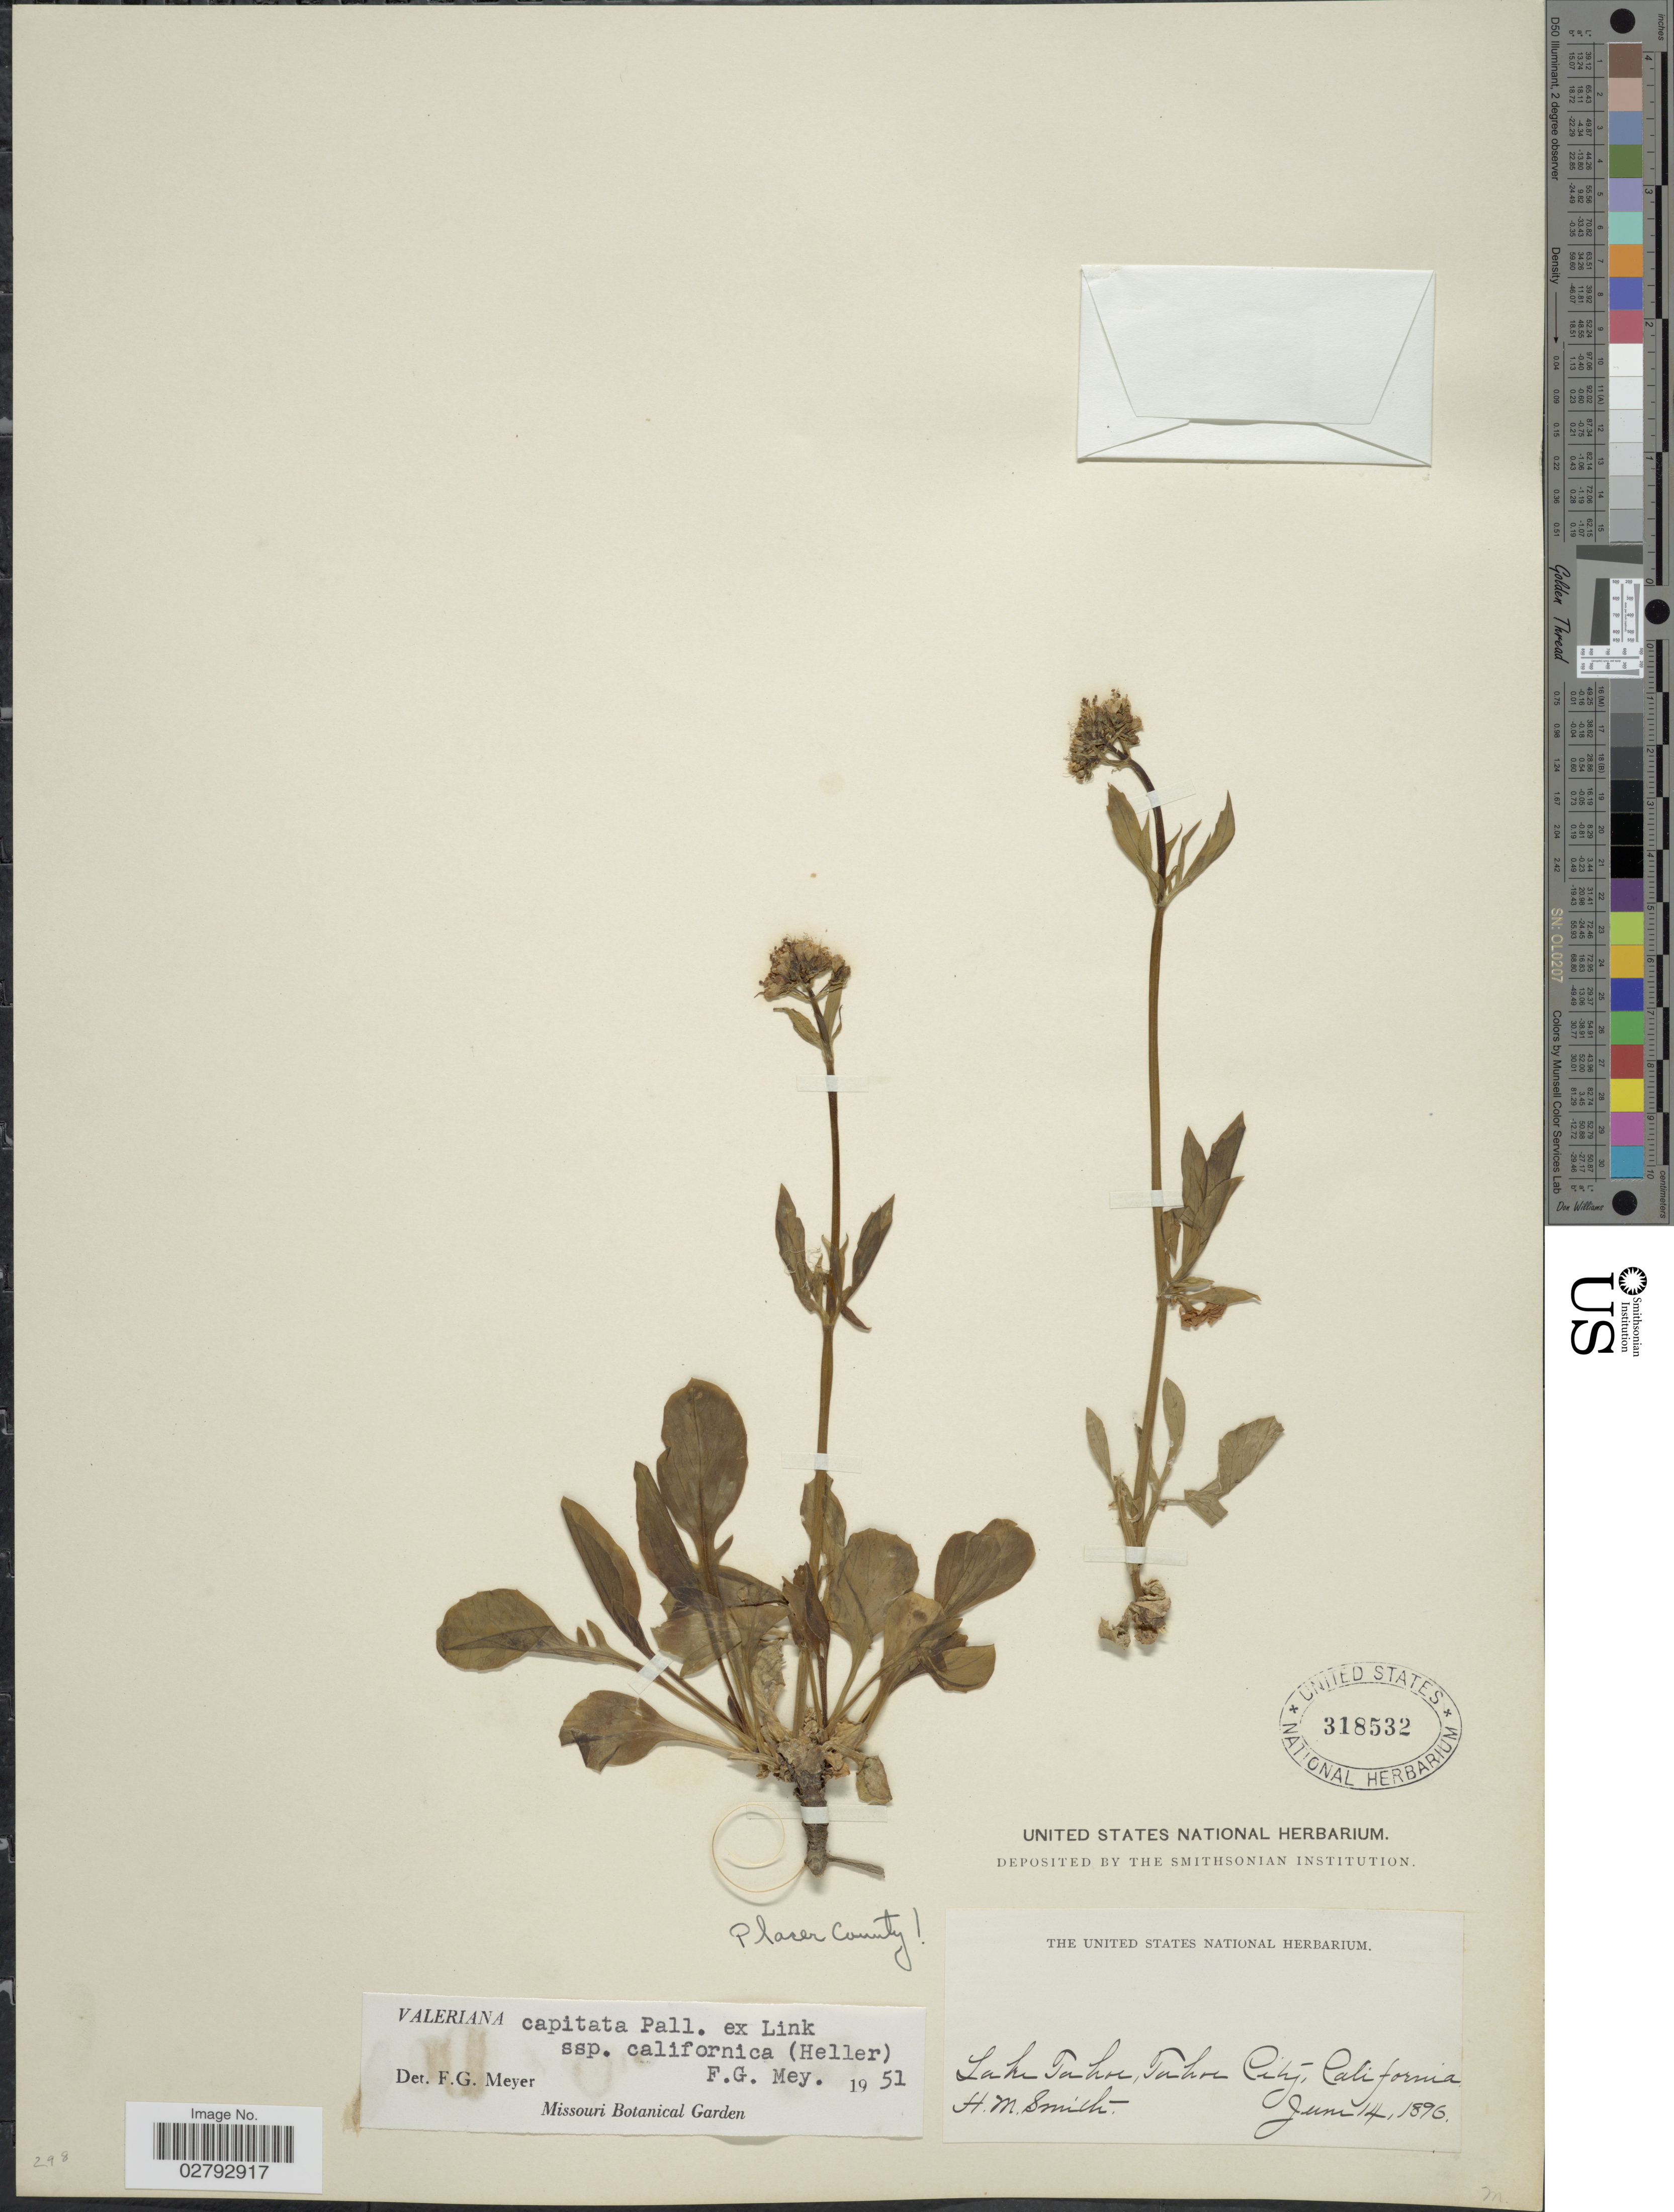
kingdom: Plantae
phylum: Tracheophyta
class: Magnoliopsida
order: Dipsacales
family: Caprifoliaceae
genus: Valeriana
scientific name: Valeriana capitata subsp. californica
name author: (A. Heller) F.G. Mey.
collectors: H. M. Smith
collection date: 1896-06-14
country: United States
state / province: California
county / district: Placer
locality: Lake Tahoe, Tahoe City. Placer County.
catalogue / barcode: US 318532